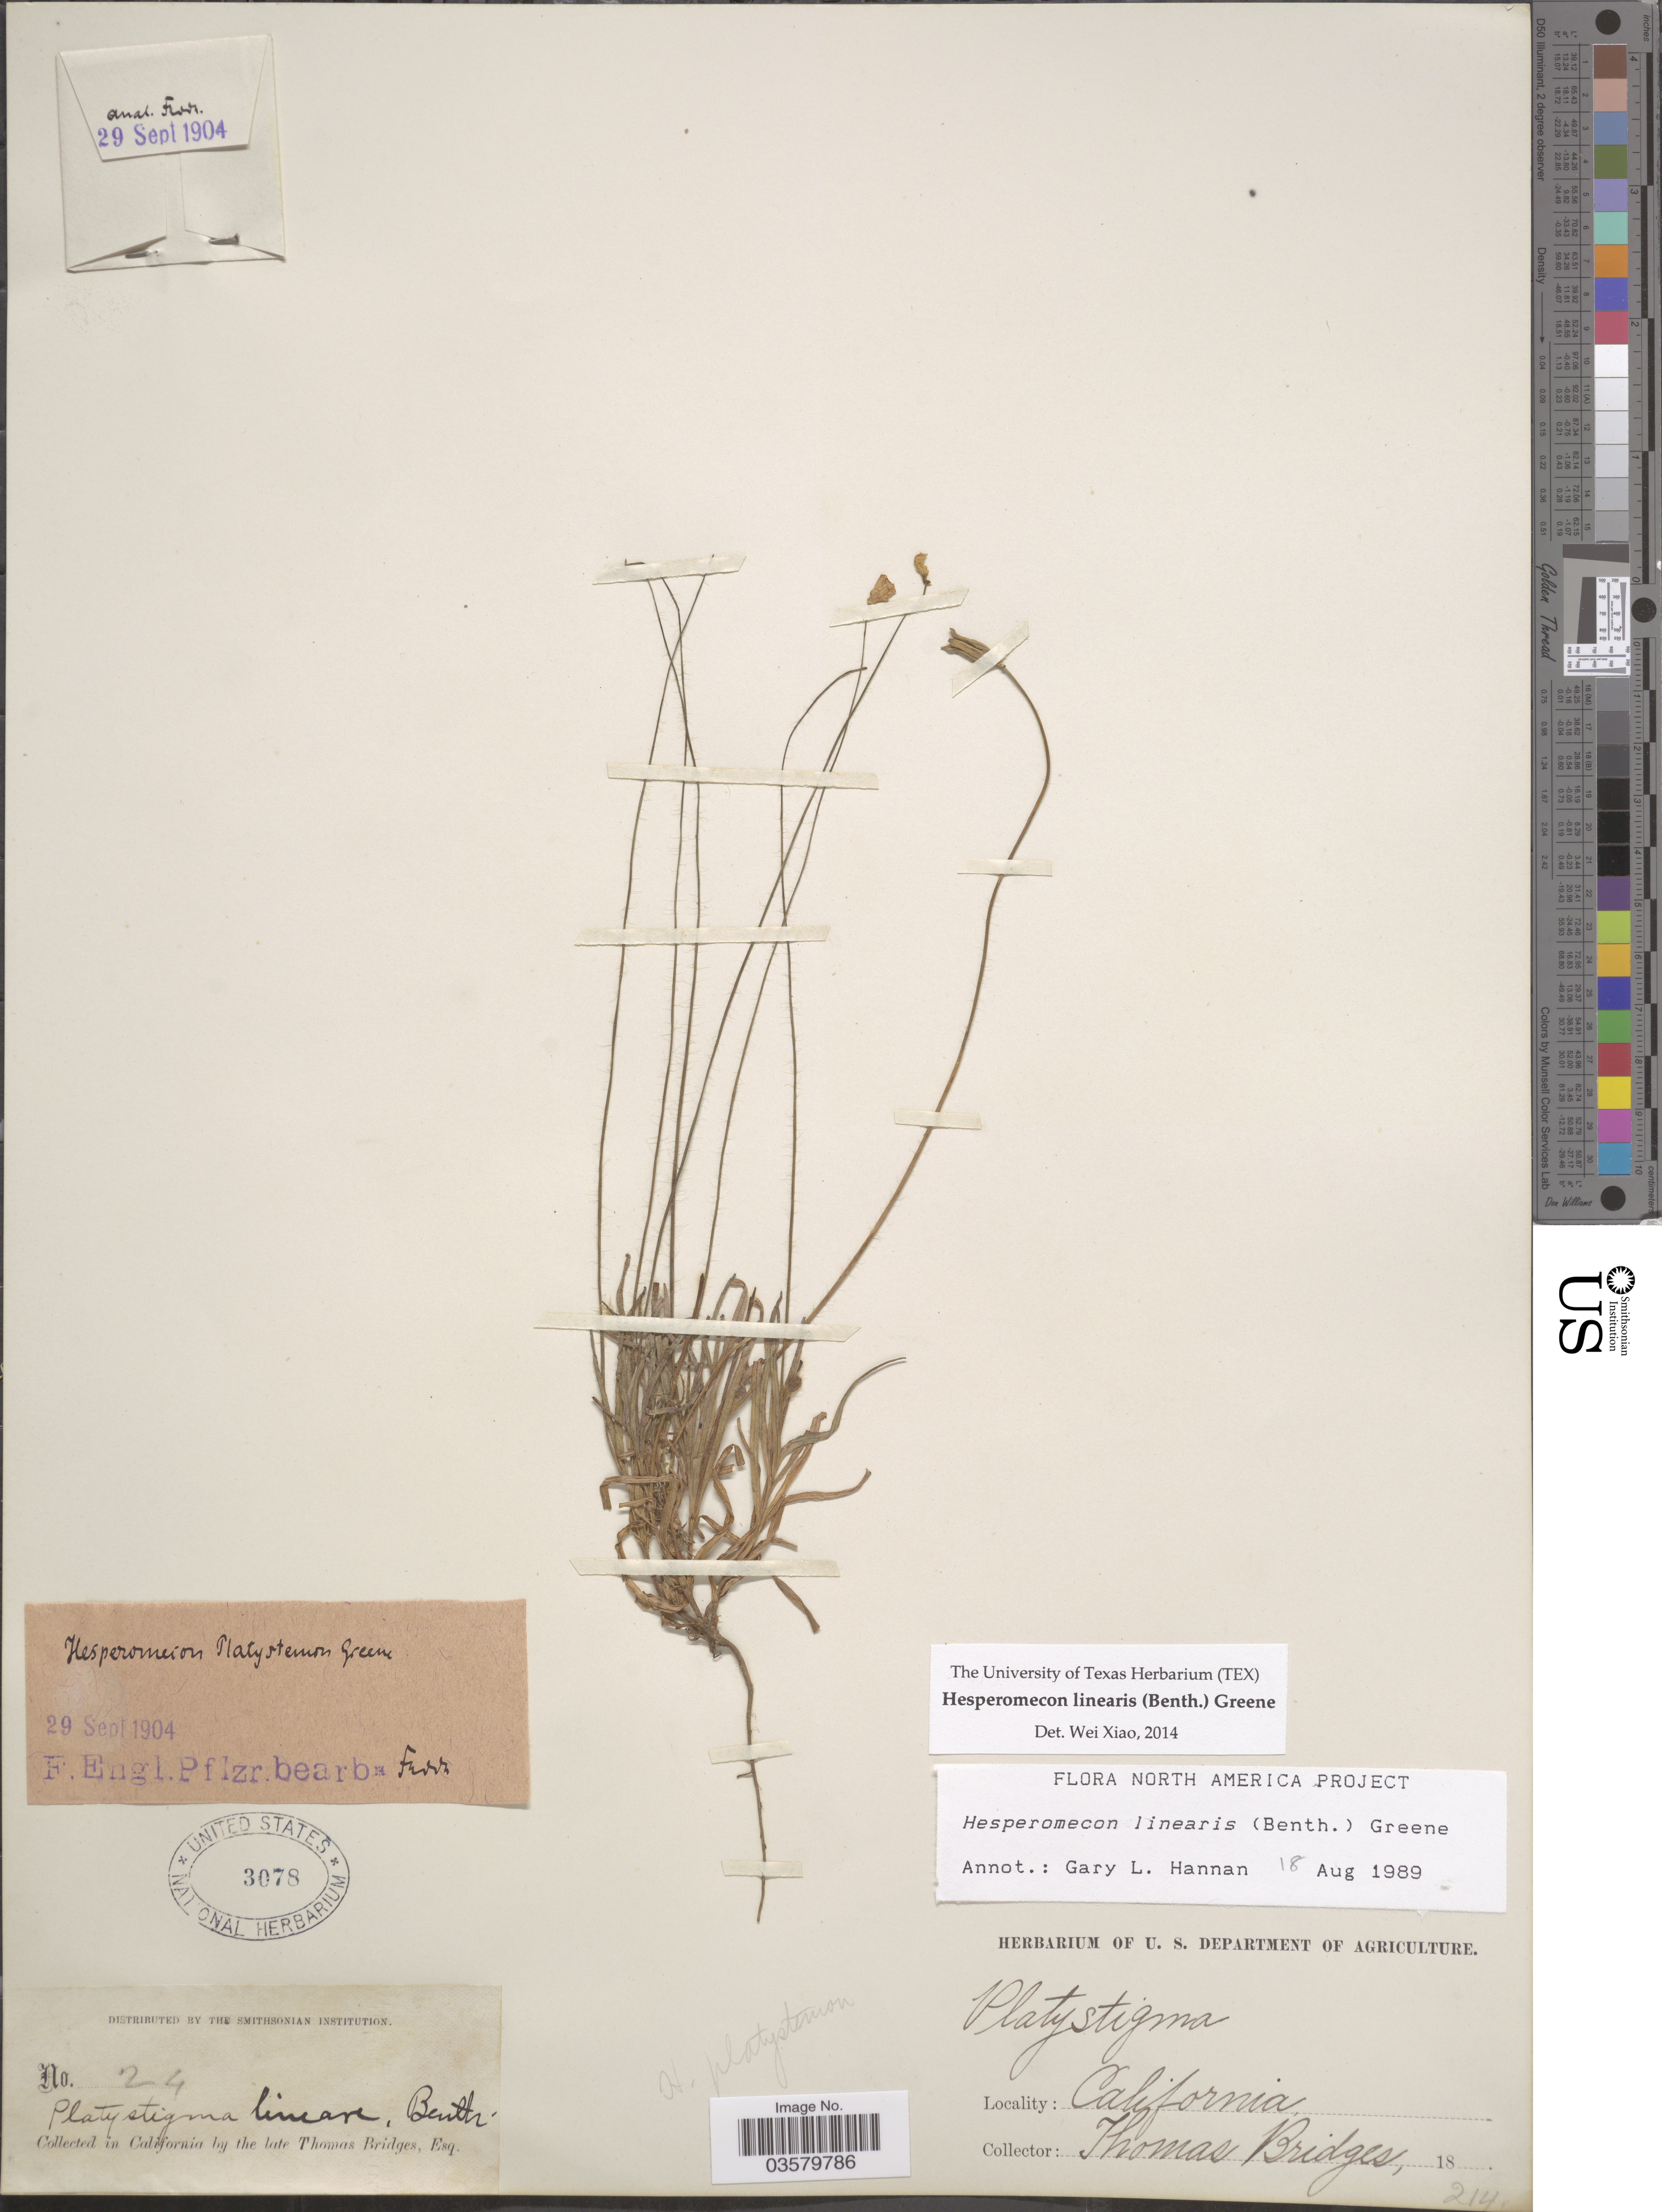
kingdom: Plantae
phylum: Tracheophyta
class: Magnoliopsida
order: Ranunculales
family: Papaveraceae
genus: Platystigma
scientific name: Platystigma lineare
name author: Benth.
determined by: Strong, M. T., (US), Smithsonian Institution - National Museum of Natural History (UNITED STATES)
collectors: T. Bridges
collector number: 24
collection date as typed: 18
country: United States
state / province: California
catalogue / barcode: US 3078